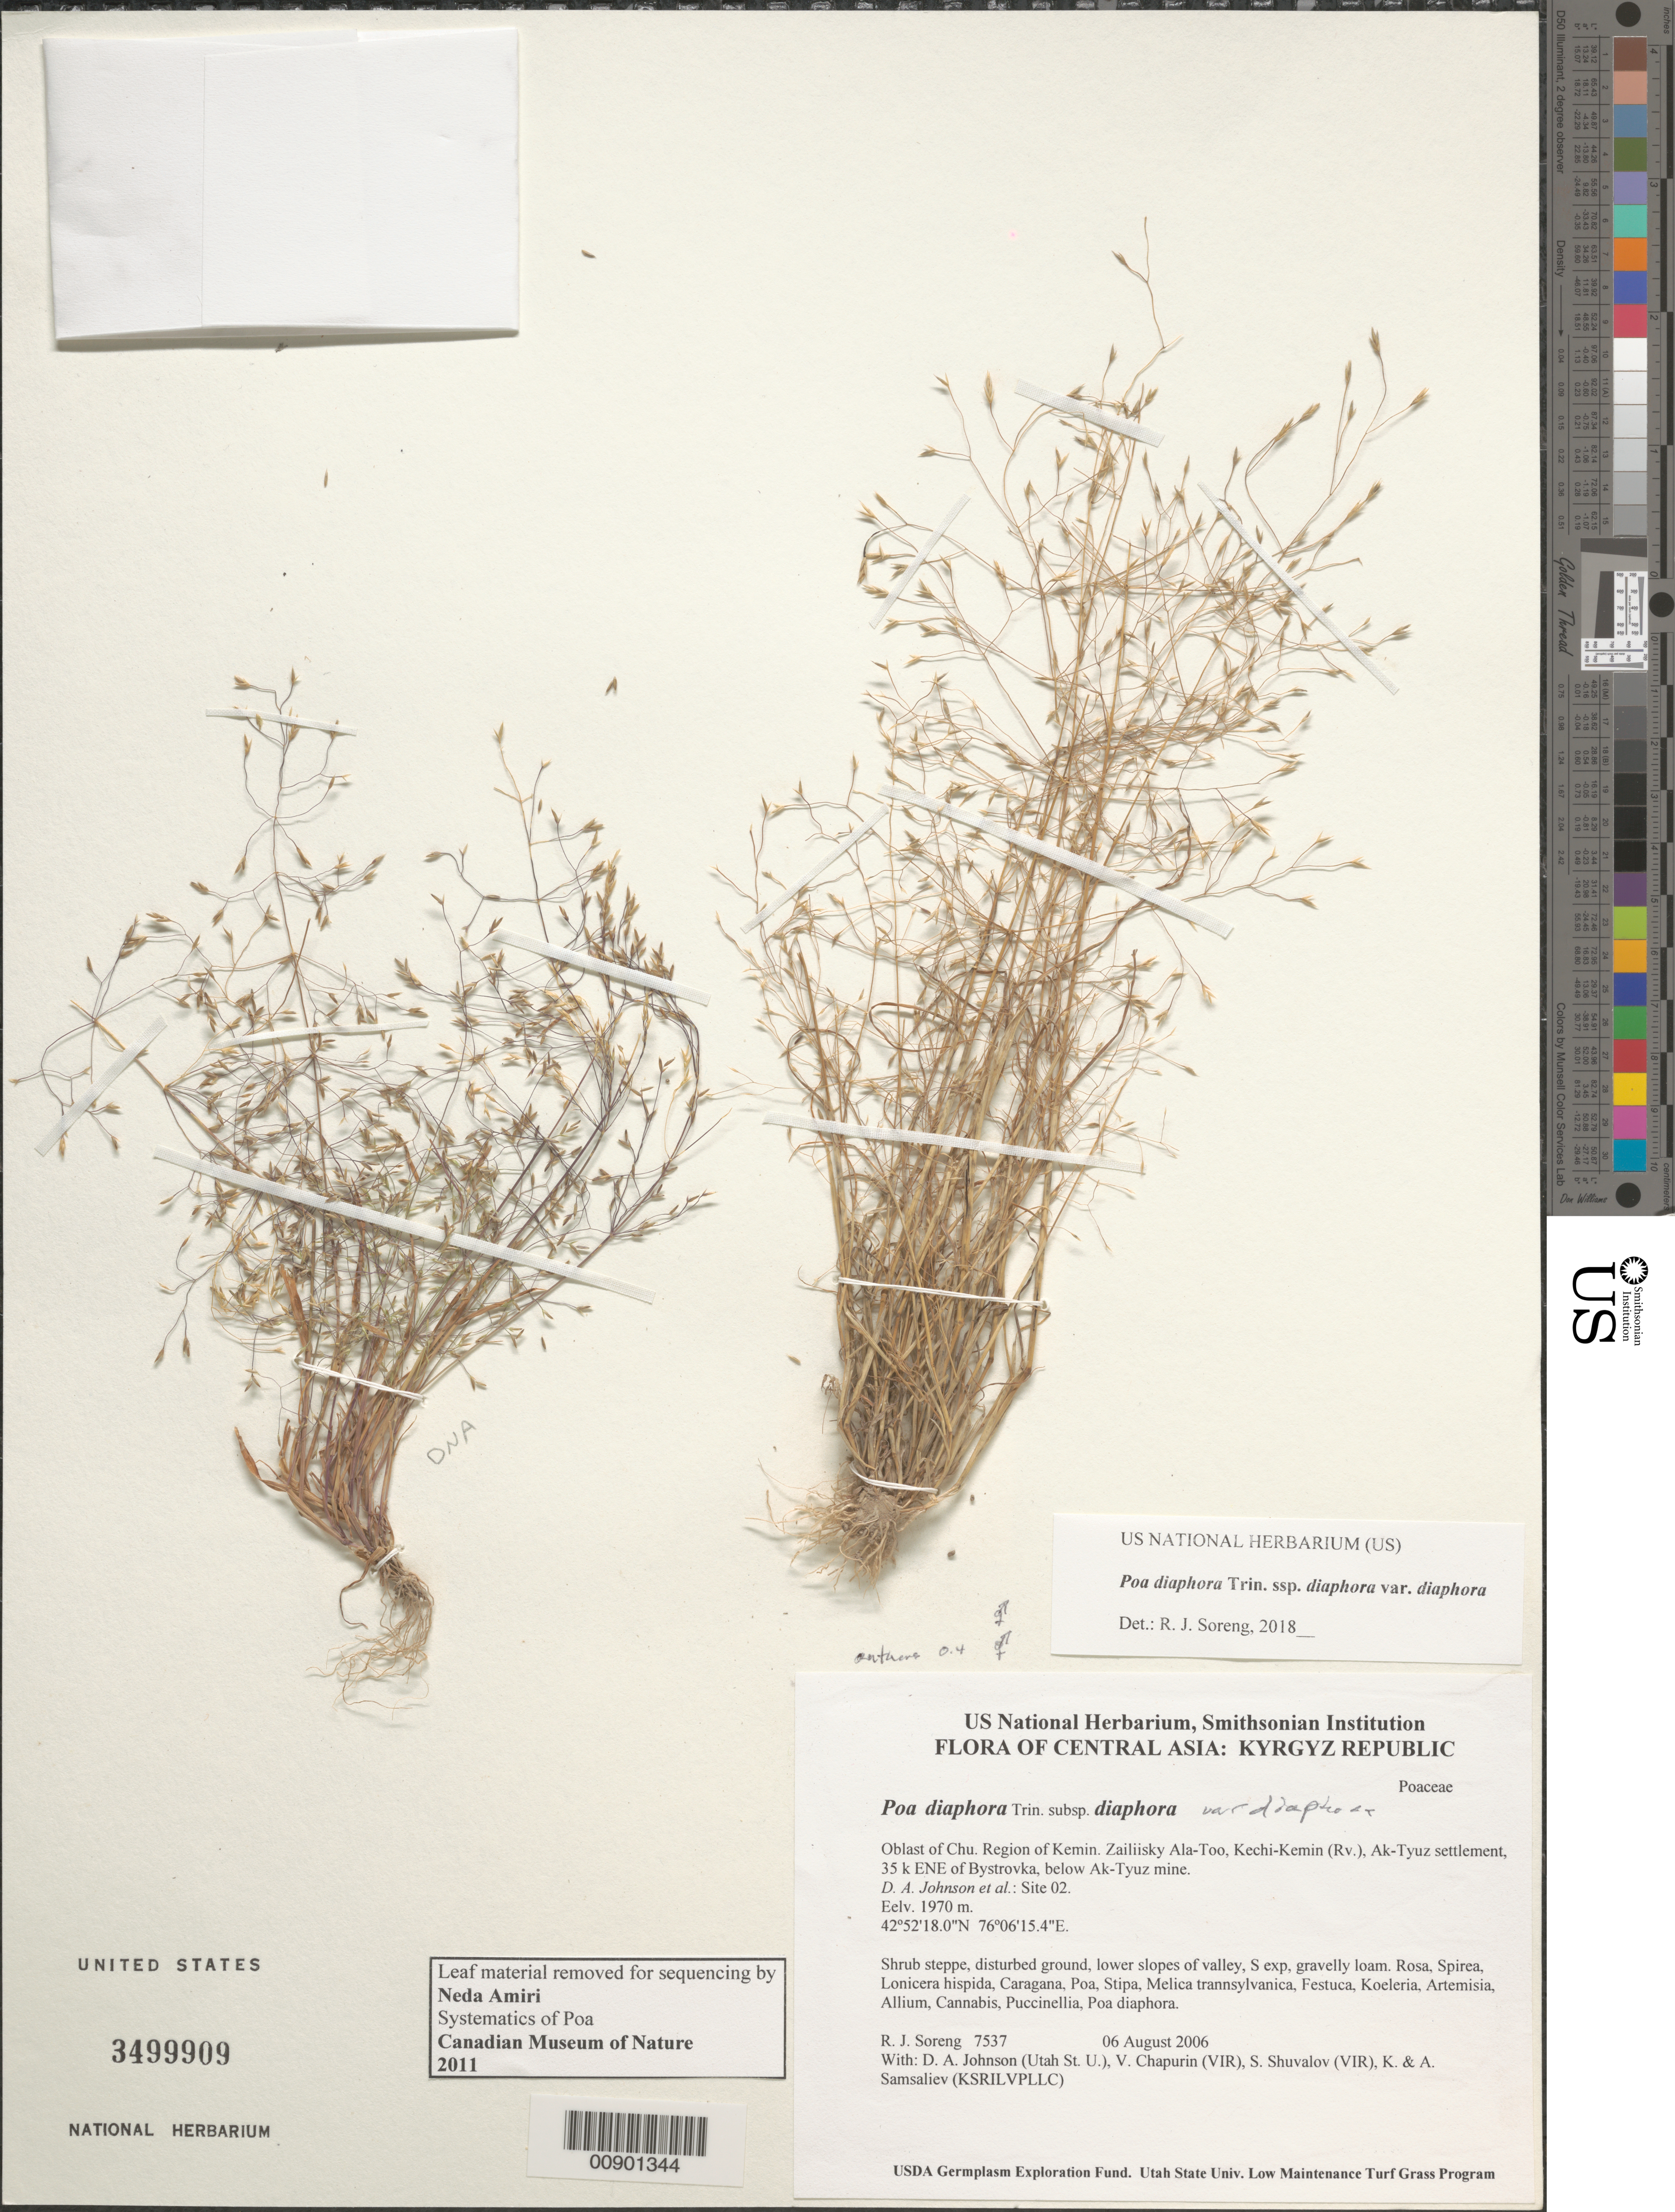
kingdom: Plantae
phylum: Tracheophyta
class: Liliopsida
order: Poales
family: Poaceae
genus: Poa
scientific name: Poa diaphora subsp. diaphora var. diaphora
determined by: Soreng, Robert J., Research Associate (BOT), Smithsonian Institution - National Museum of Natural History (UNITED STATES)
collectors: R. J. Soreng, D. Johnson, S. Shuvalov, V. Chapurin, K. Samsaliev & A. Samsaliev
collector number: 7537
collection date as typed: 06 Aug 2006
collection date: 2006-08-06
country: Kyrgyzstan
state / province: Chu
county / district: Kemin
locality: Zailiisky Ala-Too, Kechi-Kemin (Rv.), Ak-Tyuz settlement, 35 km ENE of Bystrovka, below Ak-Tyuz mine.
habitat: Shrub steppe, disturbed ground, lower slopes of valley, S exp, gravelly loam.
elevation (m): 1970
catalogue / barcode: US 3499909